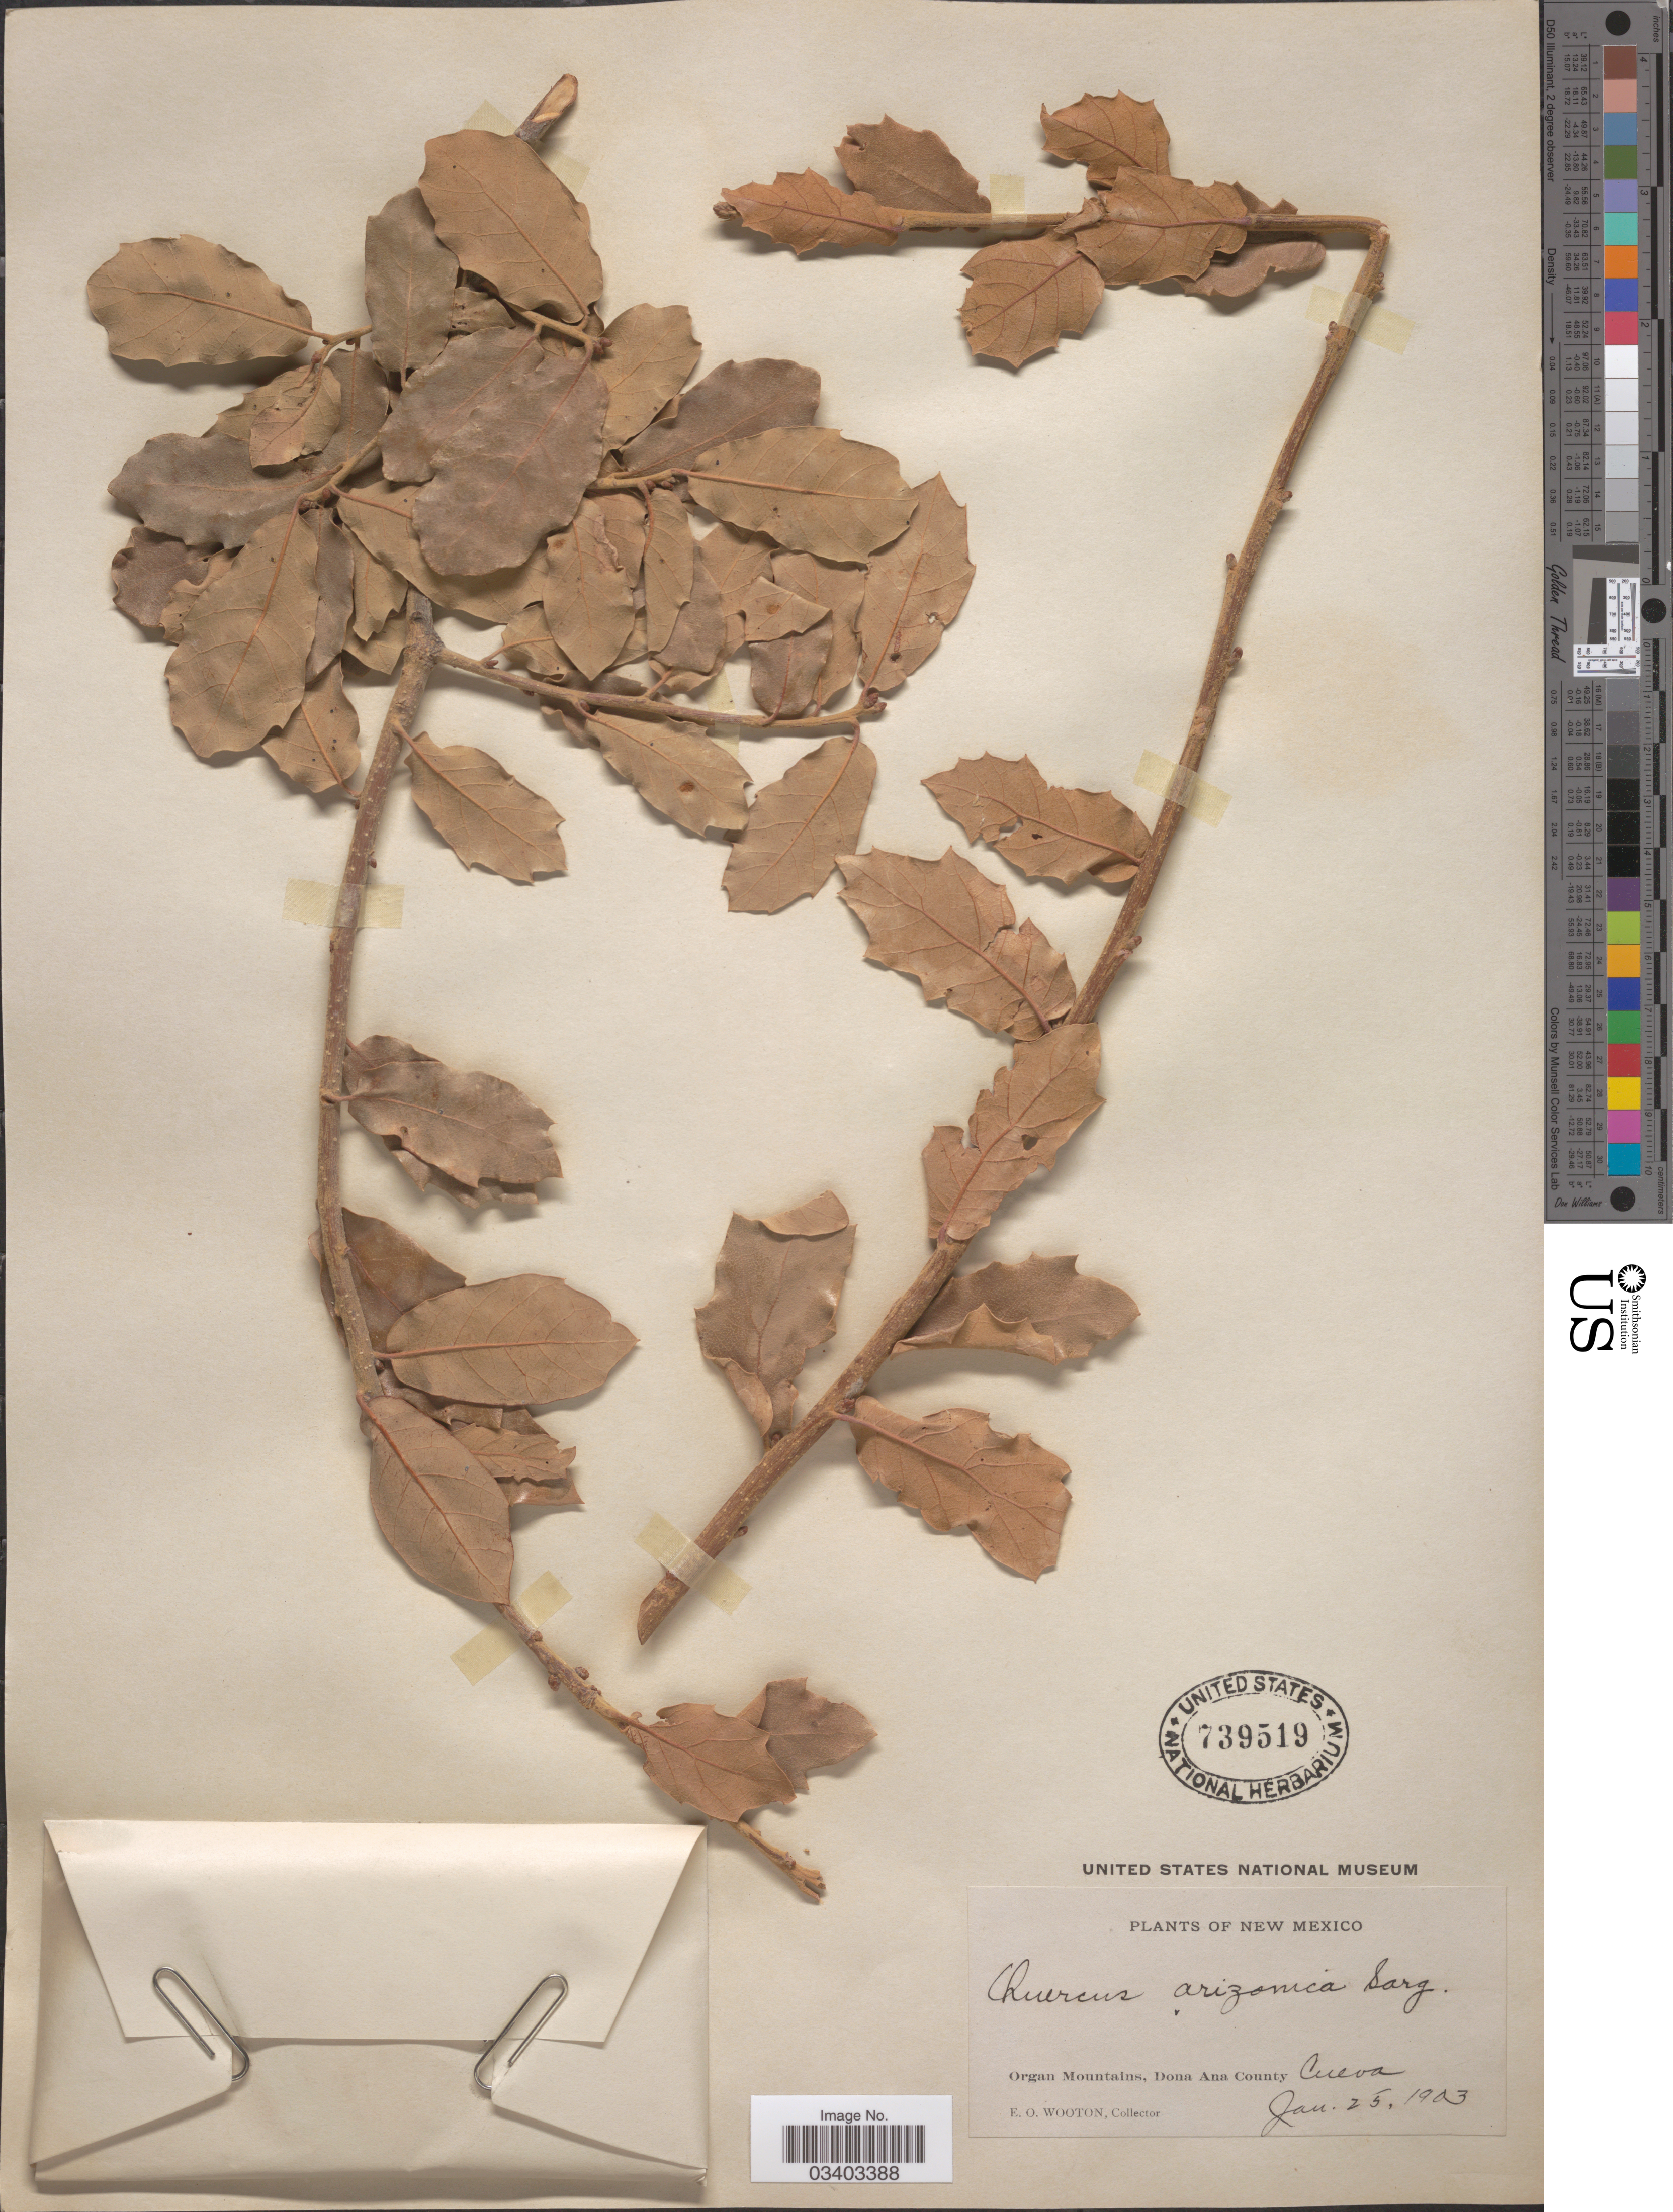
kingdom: Plantae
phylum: Tracheophyta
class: Magnoliopsida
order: Fagales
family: Fagaceae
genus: Quercus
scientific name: Quercus arizonica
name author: Sarg.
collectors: E. O. Wooton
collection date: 1903-01-25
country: United States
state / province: New Mexico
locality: Organ Mountains, Dona Ana County Cueva.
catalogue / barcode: US 739519